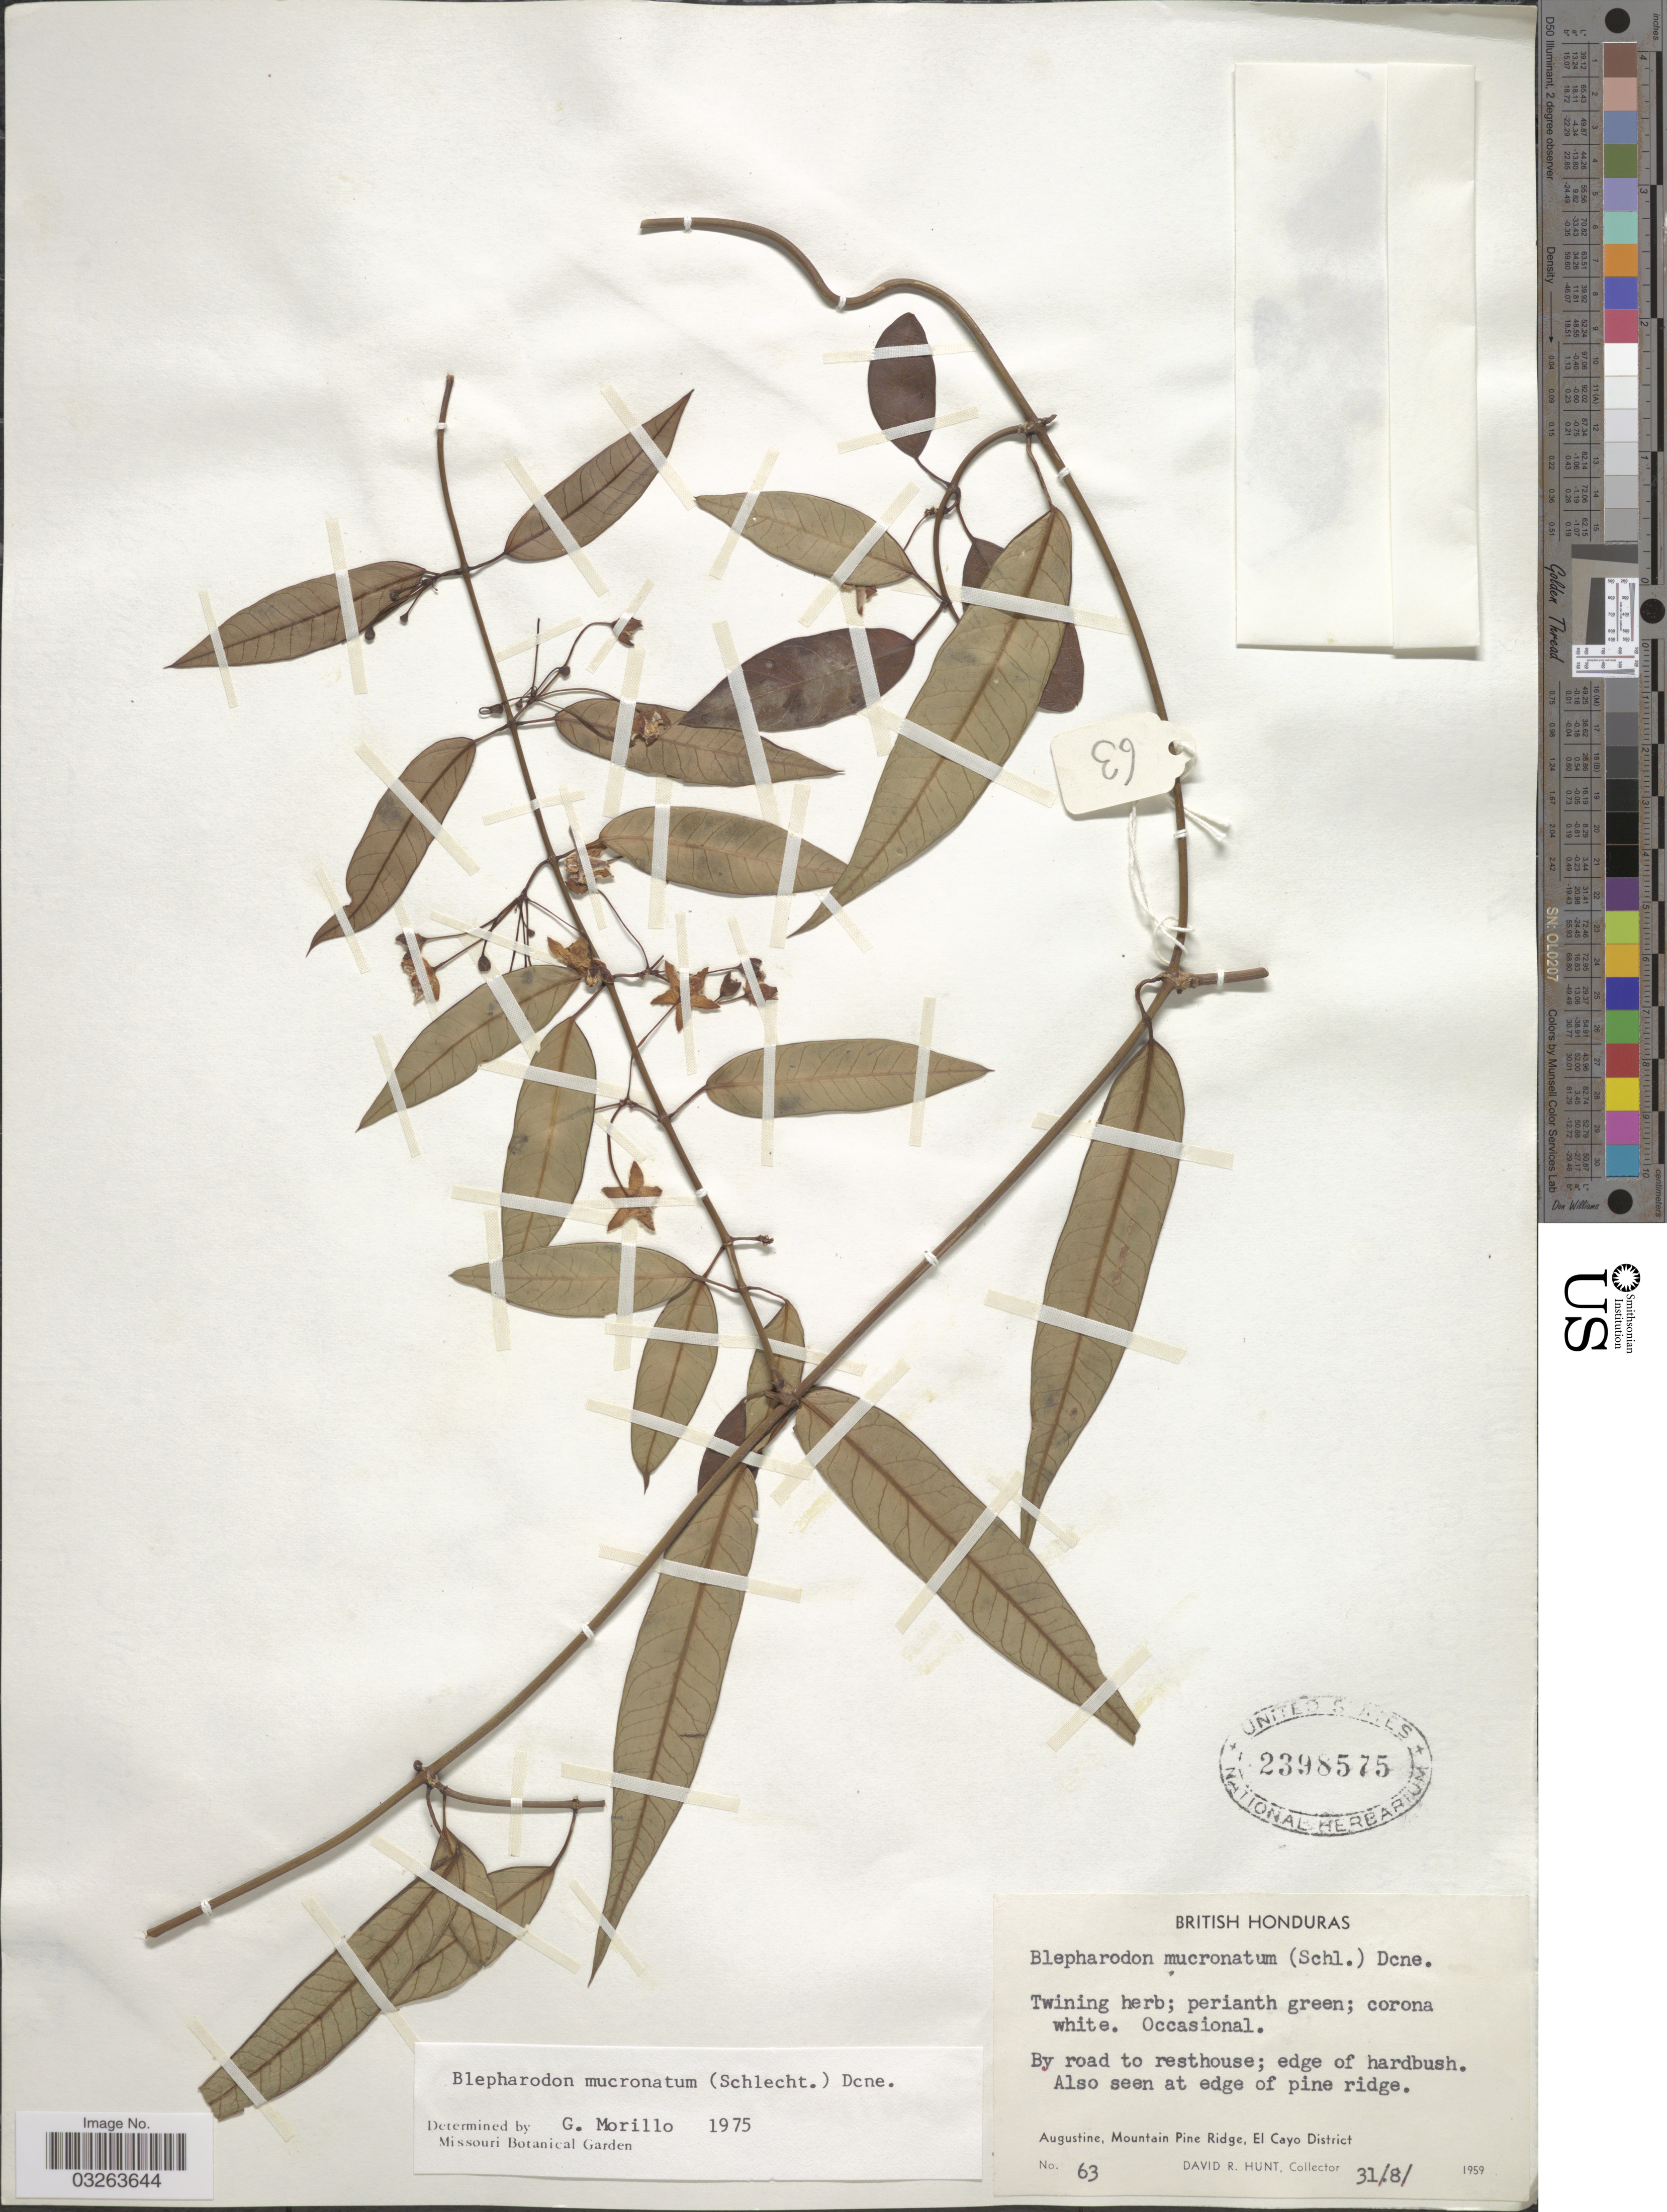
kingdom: Plantae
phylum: Tracheophyta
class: Magnoliopsida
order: Gentianales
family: Apocynaceae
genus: Blepharodon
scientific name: Blepharodon mucronatum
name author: (Schltdl.) Decne.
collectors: D. Hunt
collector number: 63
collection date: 1959-08-31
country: Belize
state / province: Cayo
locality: British Honduras. By road to resthouse; edge of hardbush. Augustine, Mountain Pine Ridge, El Cayo District.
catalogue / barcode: US 2398575